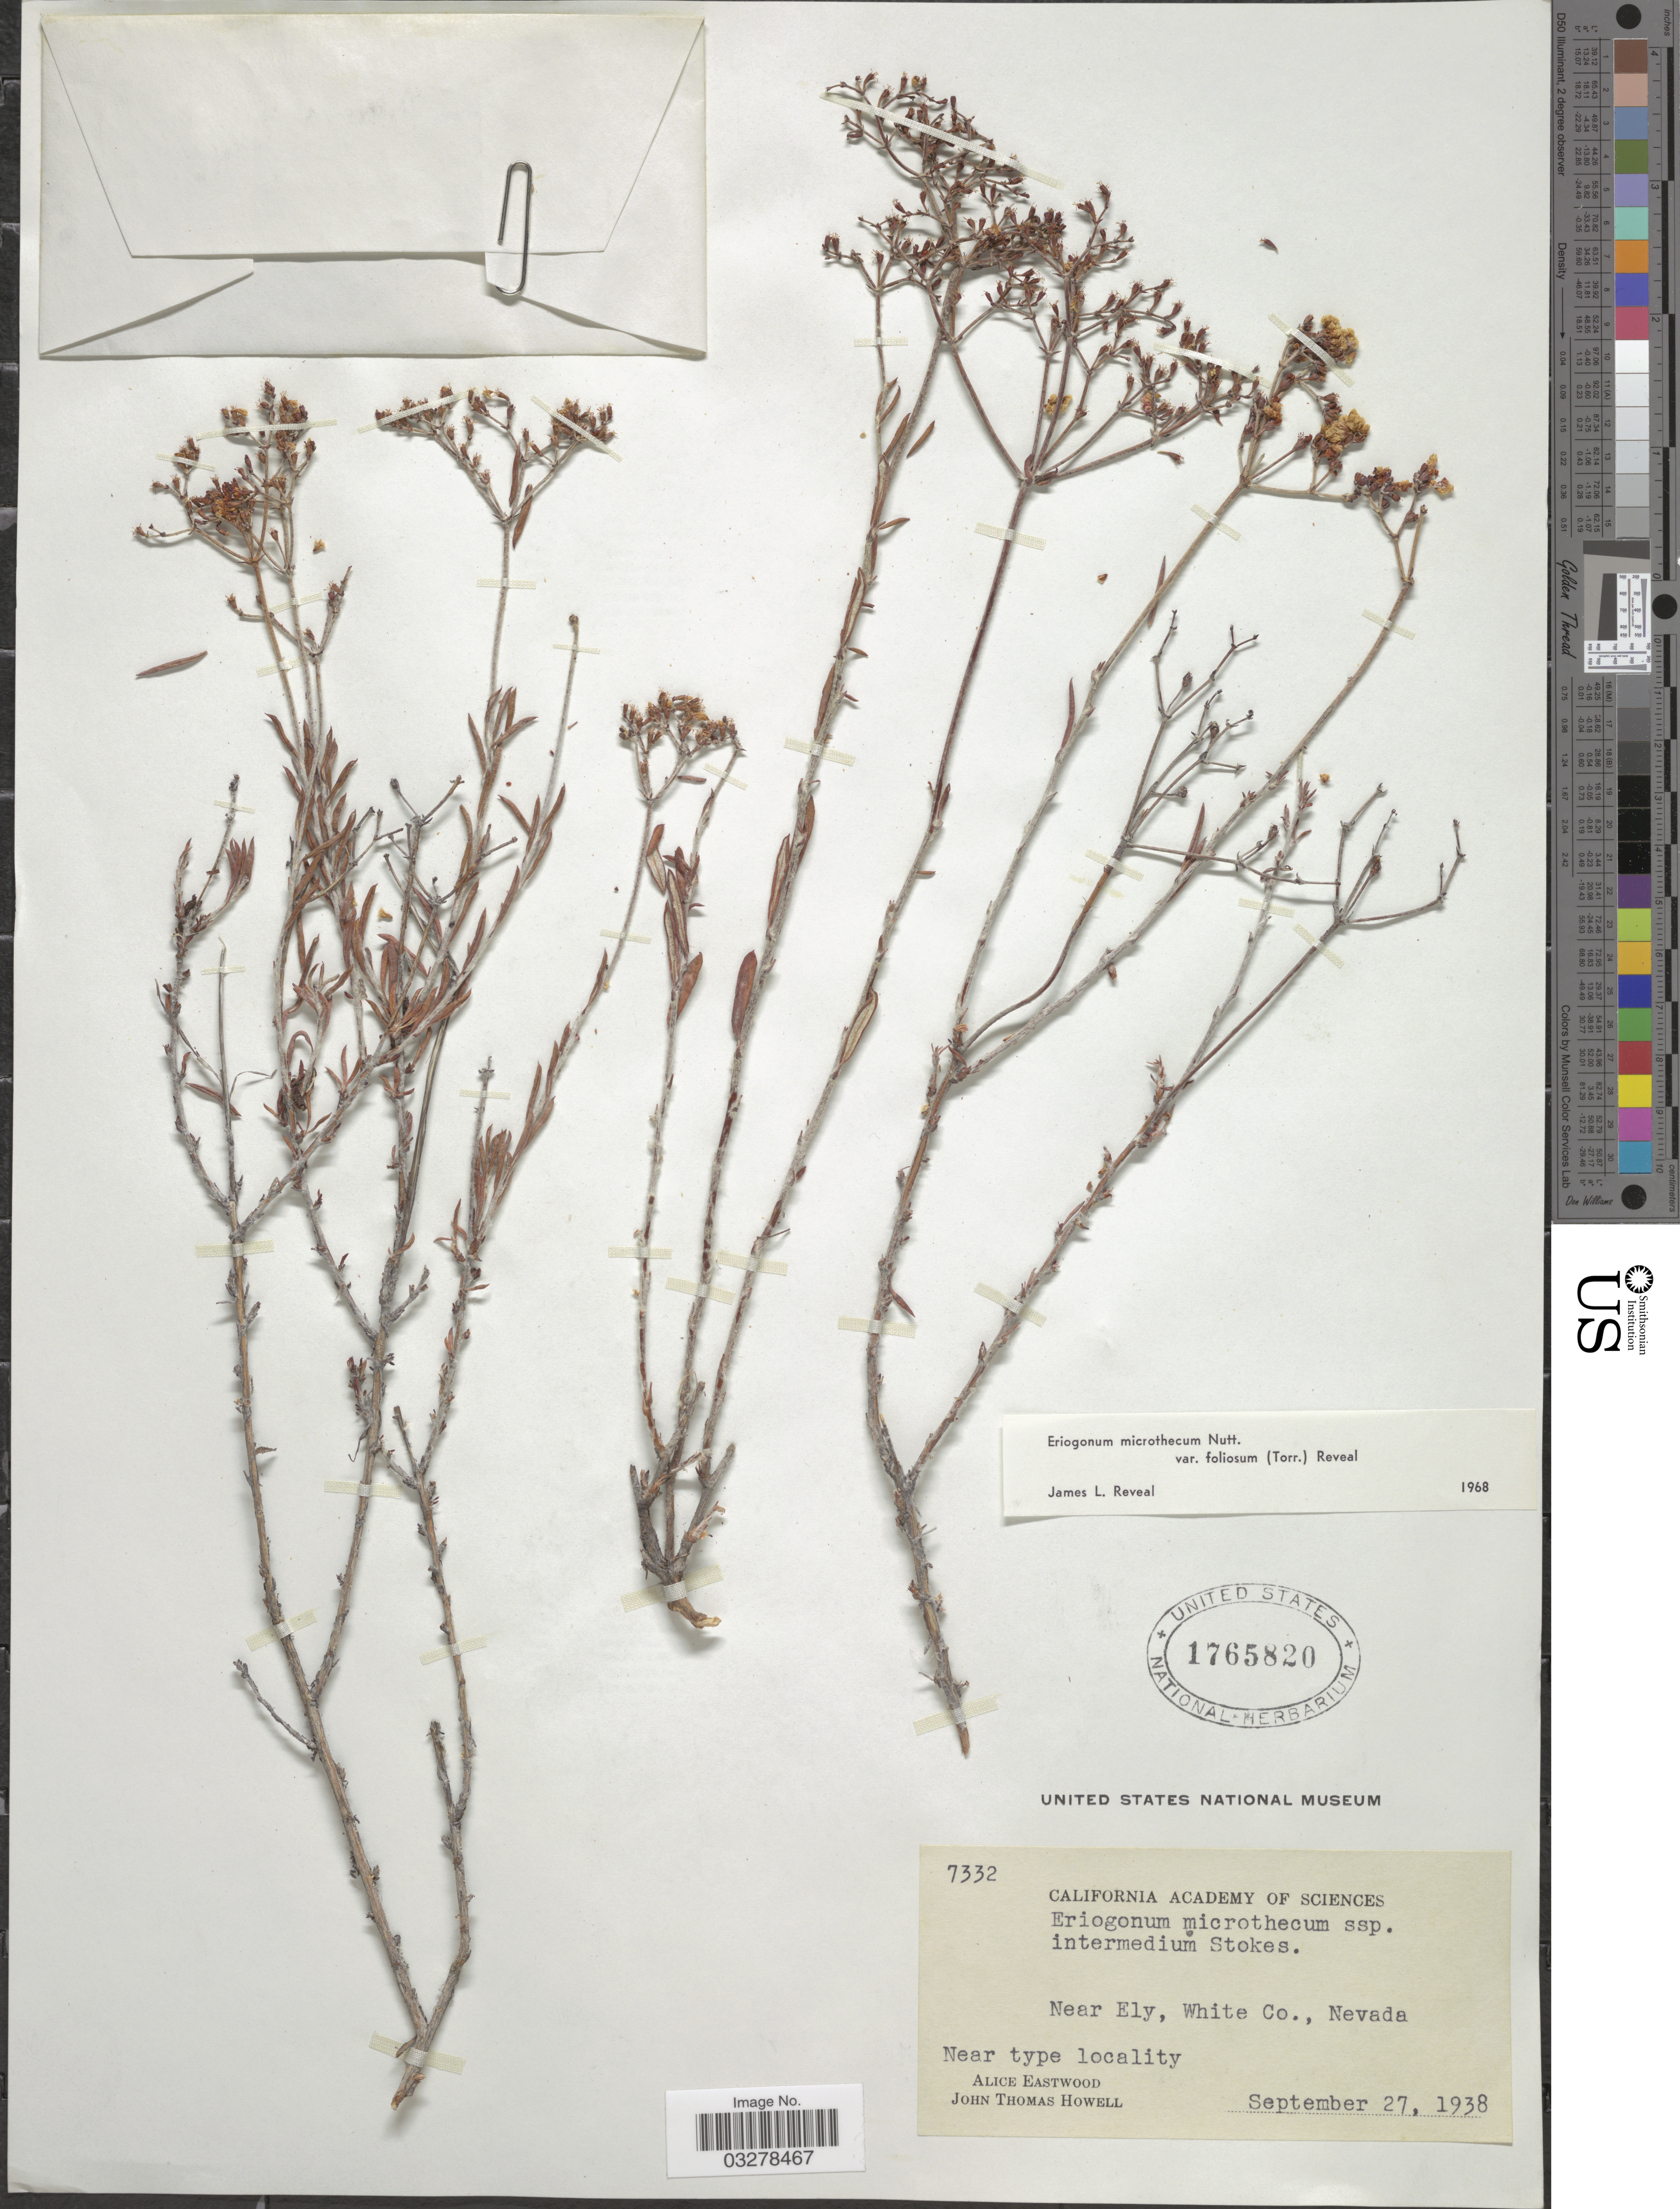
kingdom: Plantae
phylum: Tracheophyta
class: Magnoliopsida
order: Caryophyllales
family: Polygonaceae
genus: Eriogonum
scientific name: Eriogonum microtheca var. foliosum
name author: (Torr. & A. Gray) Reveal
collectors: A. Eastwood & J. T. Howell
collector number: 7332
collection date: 1938-09-27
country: United States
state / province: Nevada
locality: Near Ely, White Co.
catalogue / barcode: US 1765820